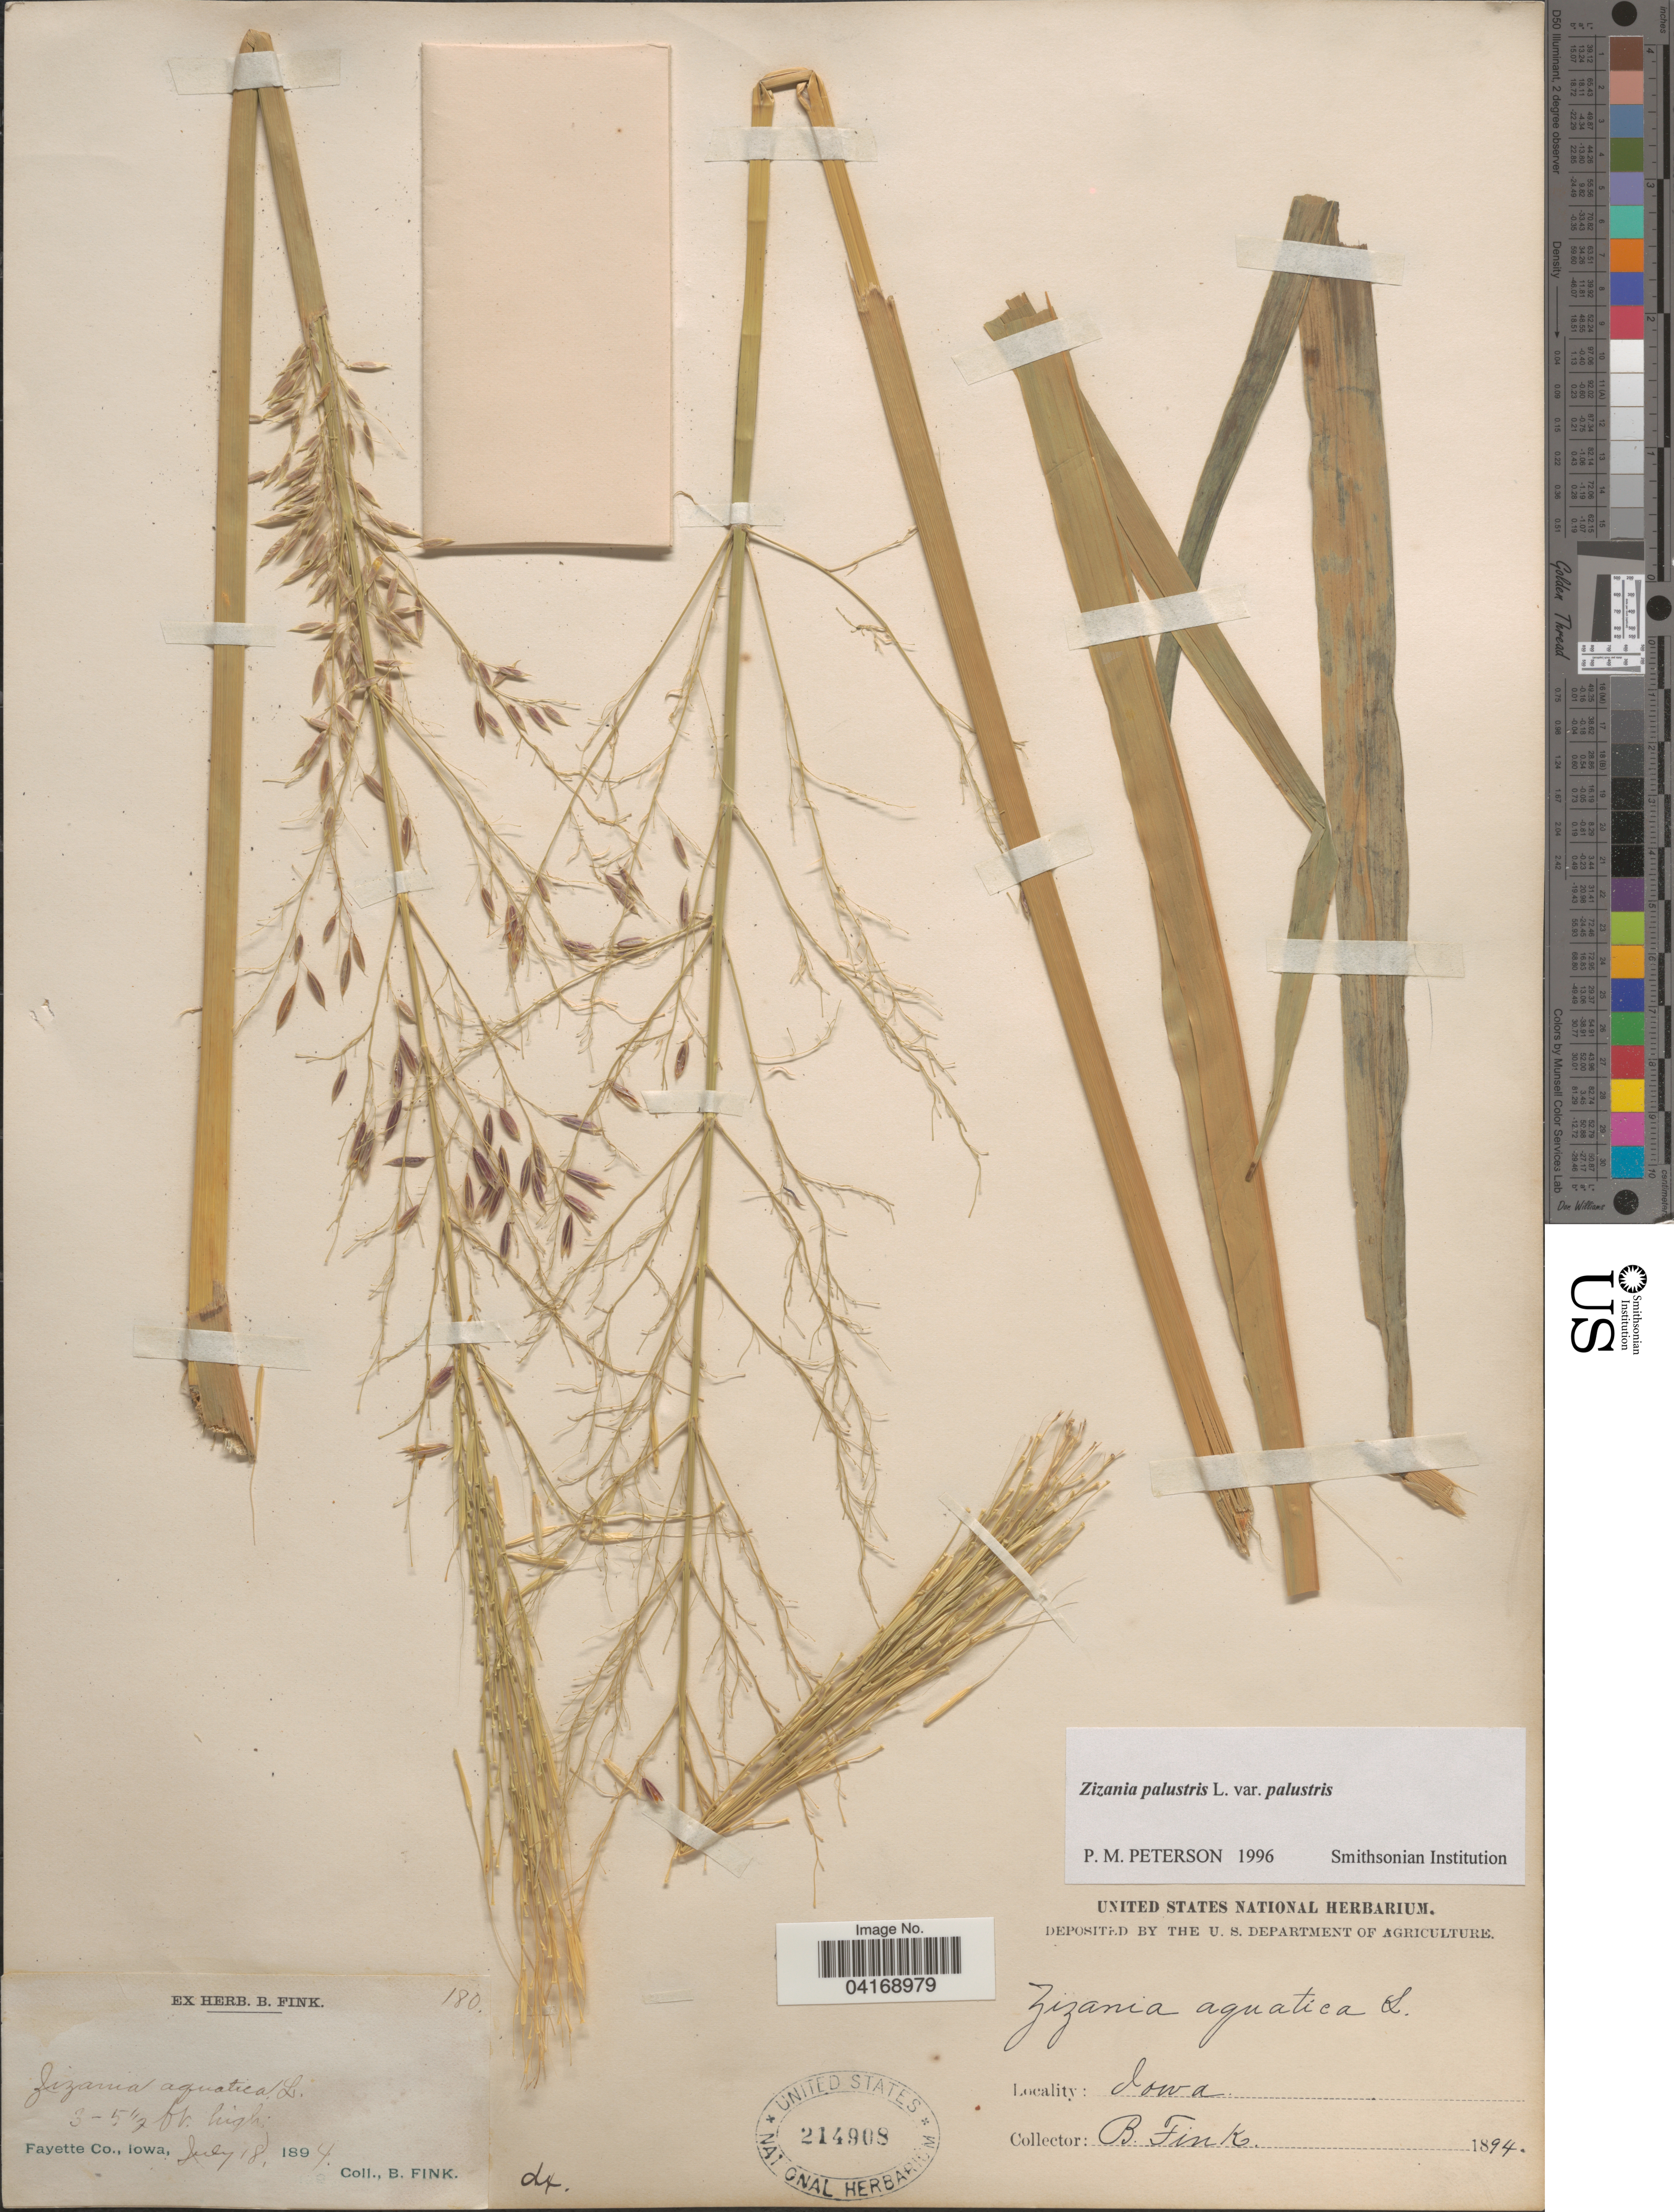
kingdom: Plantae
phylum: Tracheophyta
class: Liliopsida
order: Poales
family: Poaceae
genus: Zizania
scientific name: Zizania palustris var. palustris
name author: L.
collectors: B. Fink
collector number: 180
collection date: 1894-07-18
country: United States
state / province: Iowa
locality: Fayette Co.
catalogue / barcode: US 214908